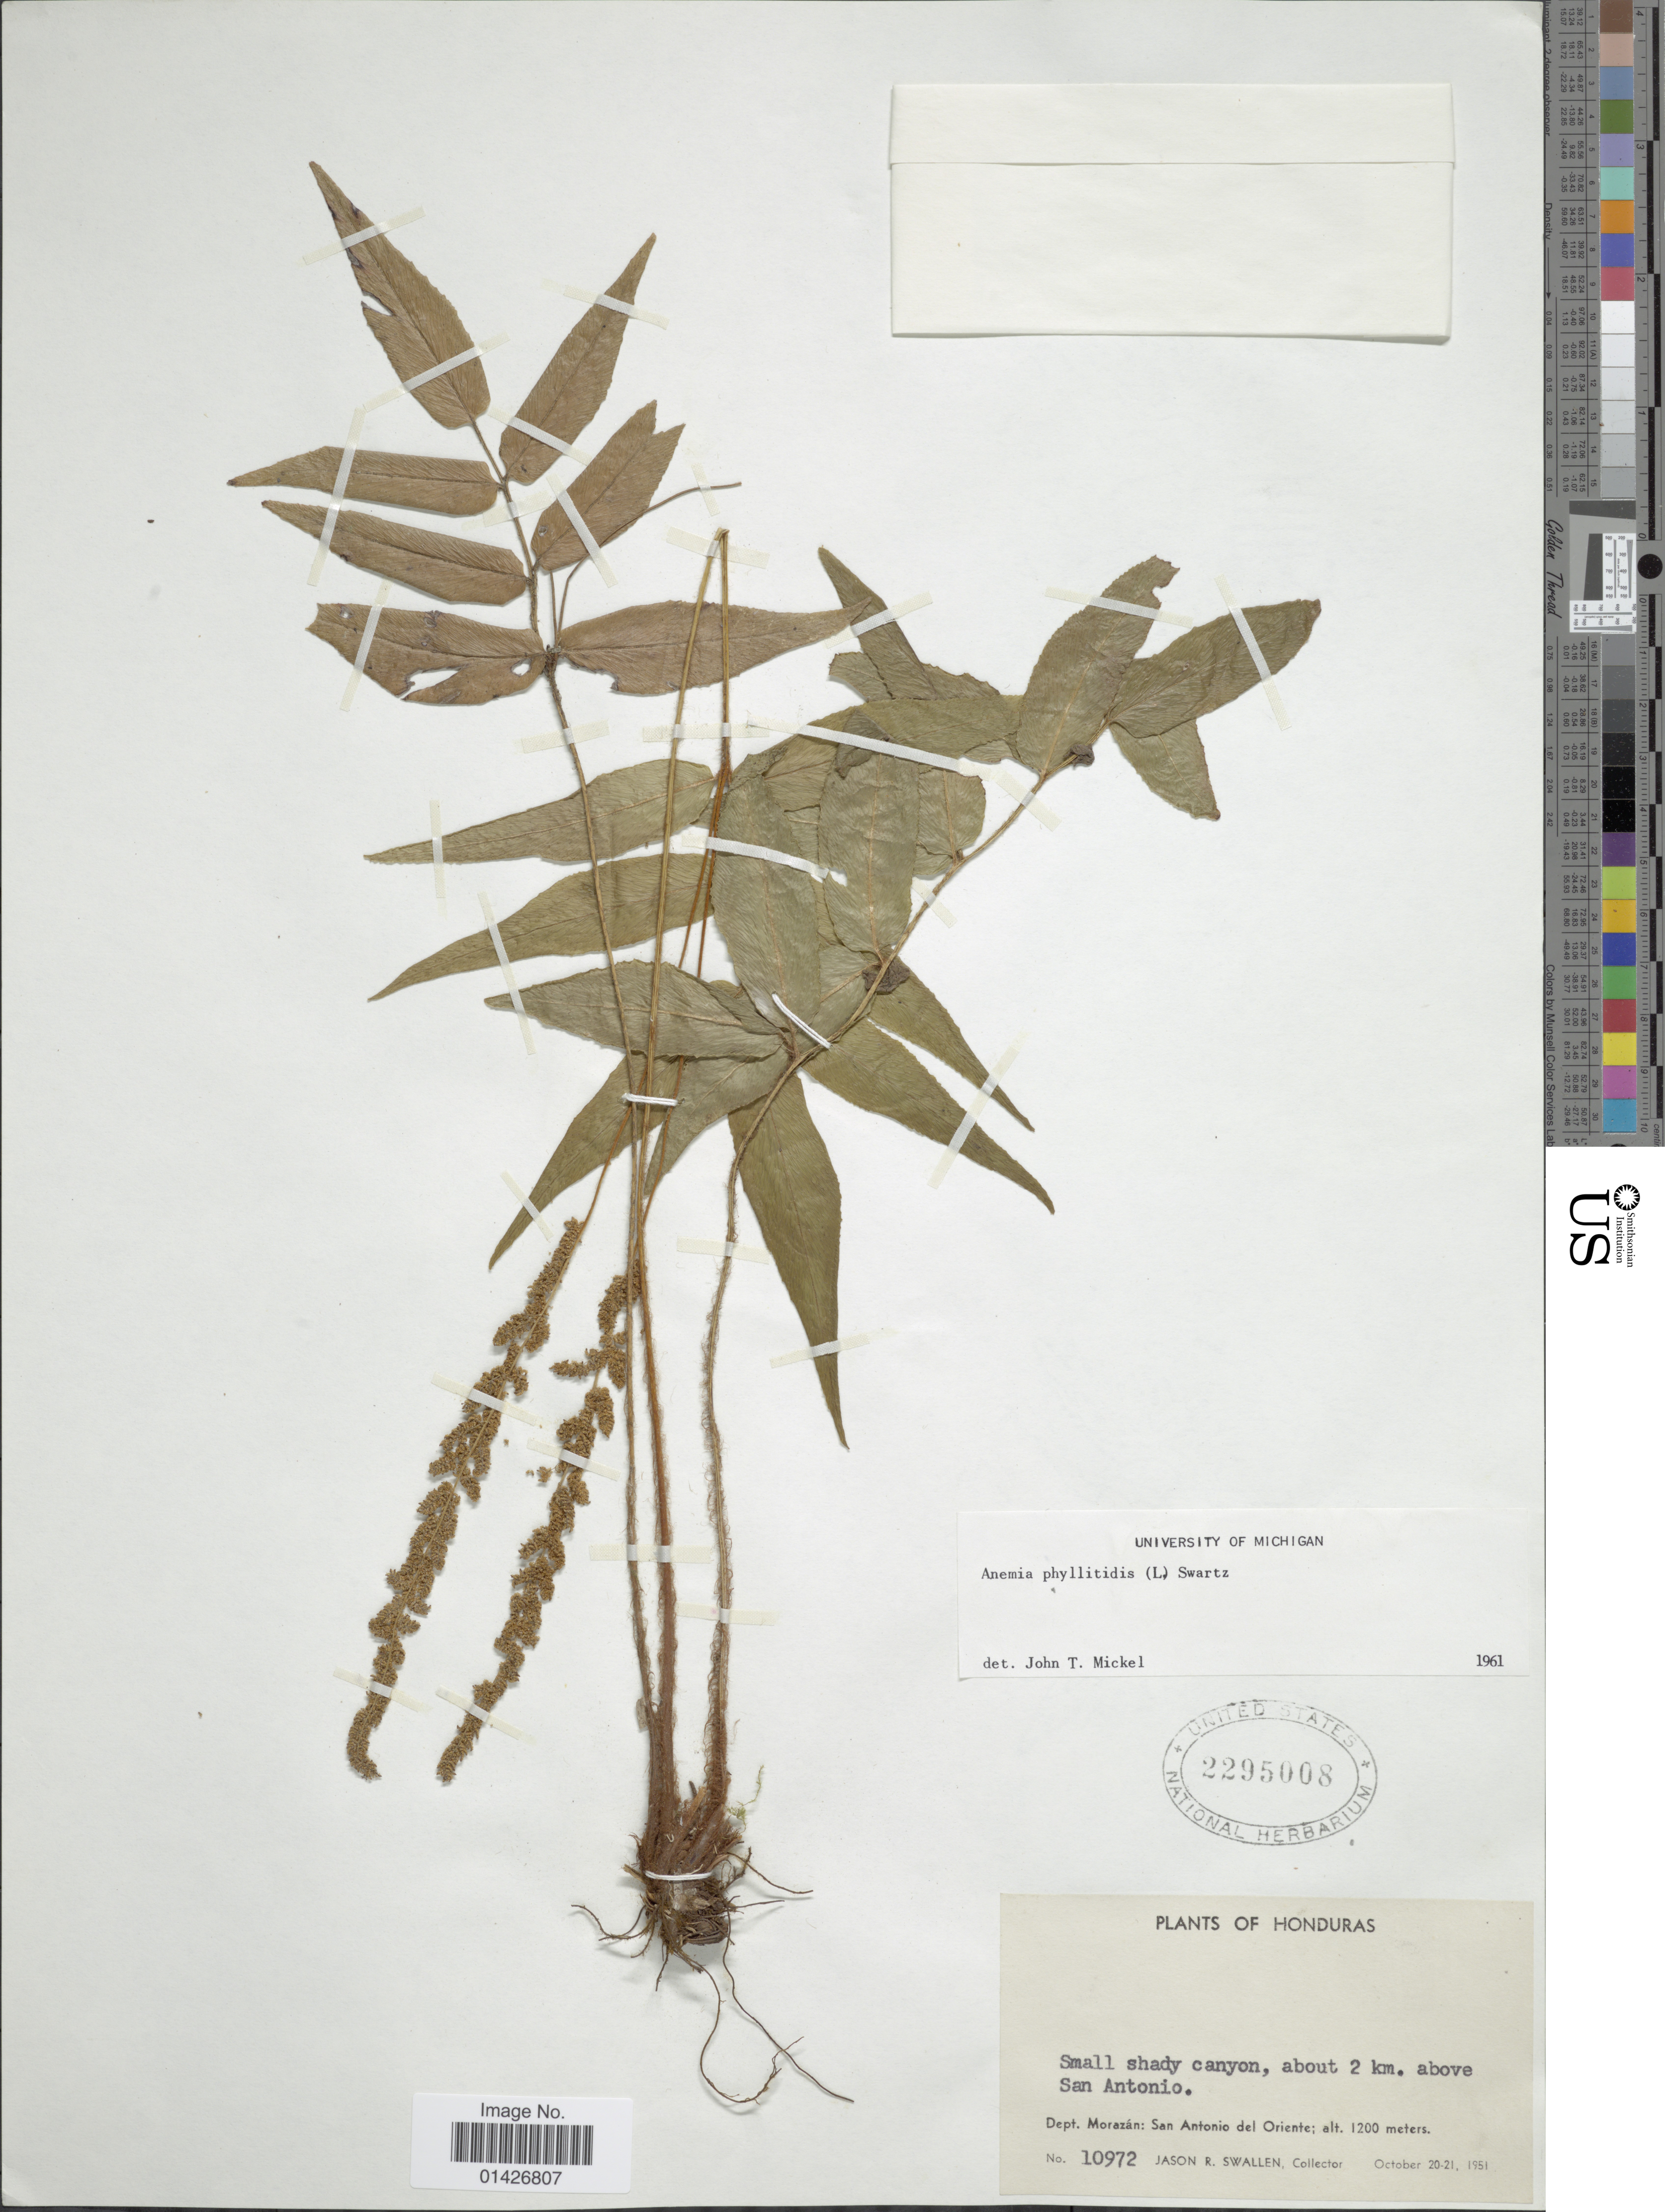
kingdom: Plantae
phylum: Tracheophyta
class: Polypodiopsida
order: Schizaeales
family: Anemiaceae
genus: Anemia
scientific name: Anemia phyllitidis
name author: (L.) Sw.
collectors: J. R. Swallen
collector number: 10972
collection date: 1951-10-20/1951-10-21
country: Honduras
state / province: Fco. Morazán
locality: About 2 km. above San Antoinio, Dept. Morazán: San Antonio del Oriente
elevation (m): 1200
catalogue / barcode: US 2295008